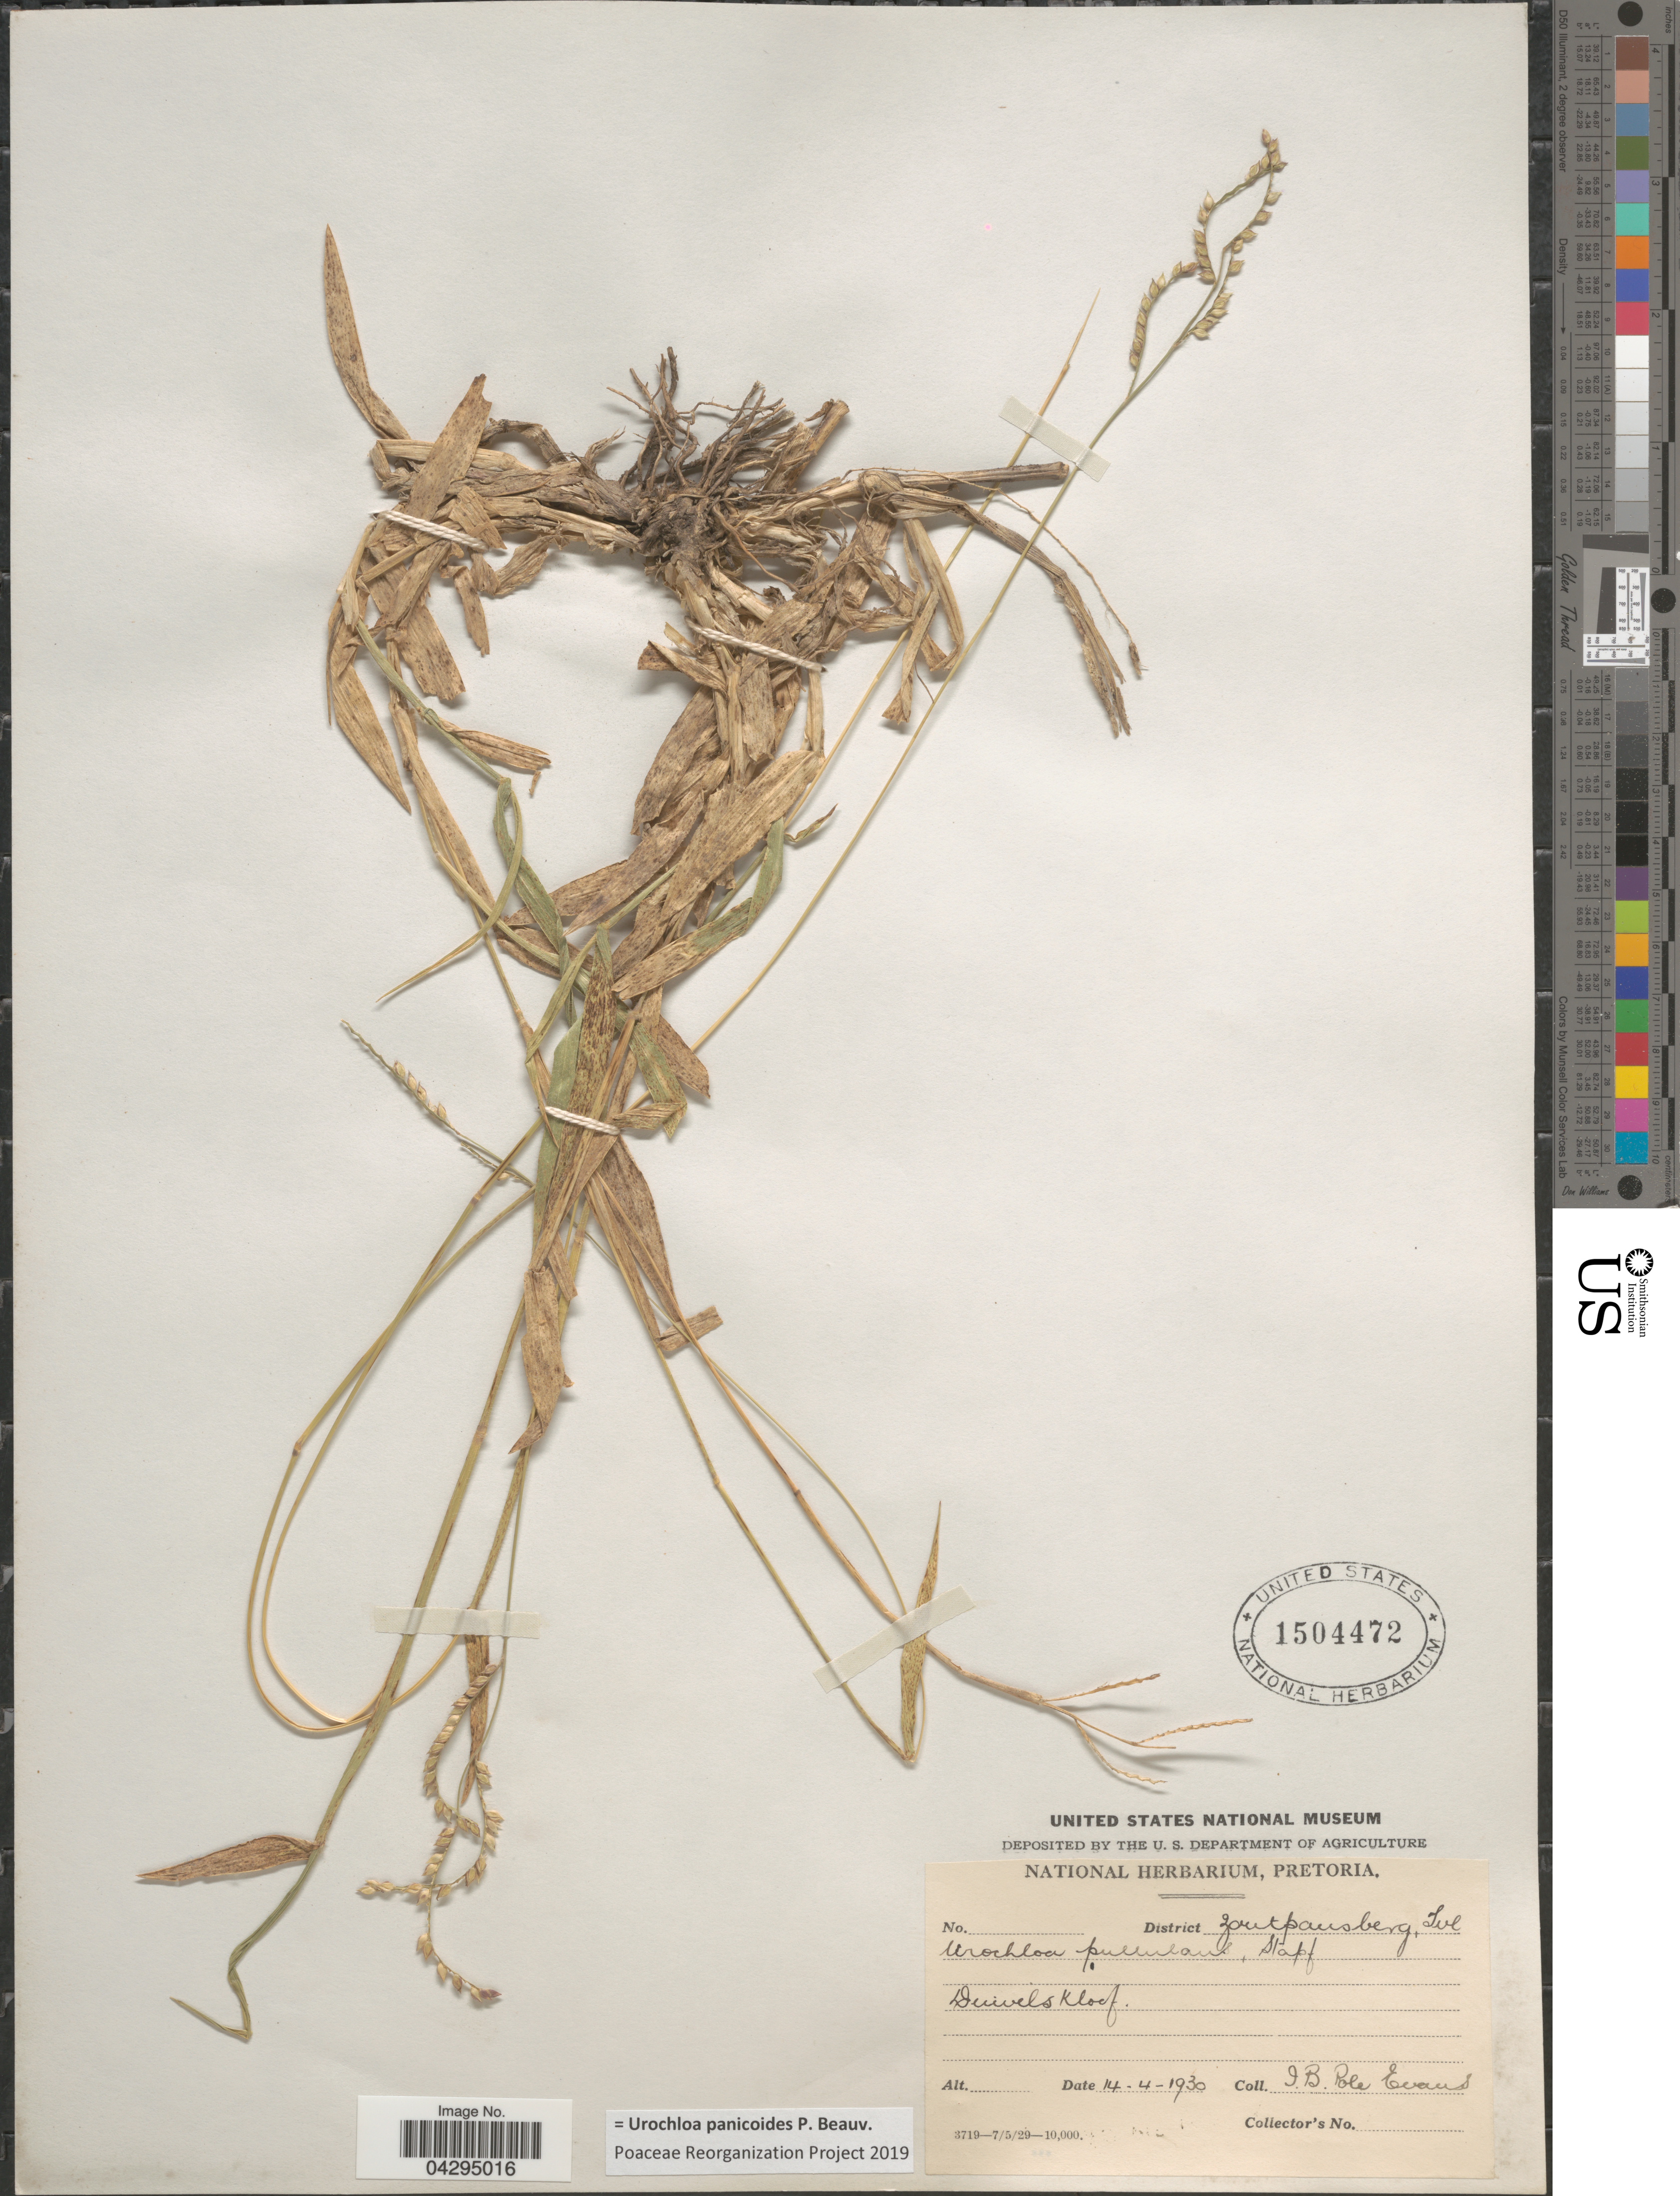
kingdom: Plantae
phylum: Tracheophyta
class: Liliopsida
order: Poales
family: Poaceae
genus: Urochloa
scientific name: Urochloa panicoides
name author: P. Beauv.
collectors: I. B. Pole-Evans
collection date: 1930-04-14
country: South Africa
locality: District Zoutpansberg, Tvl. Duivels Kloof.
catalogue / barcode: US 1504472